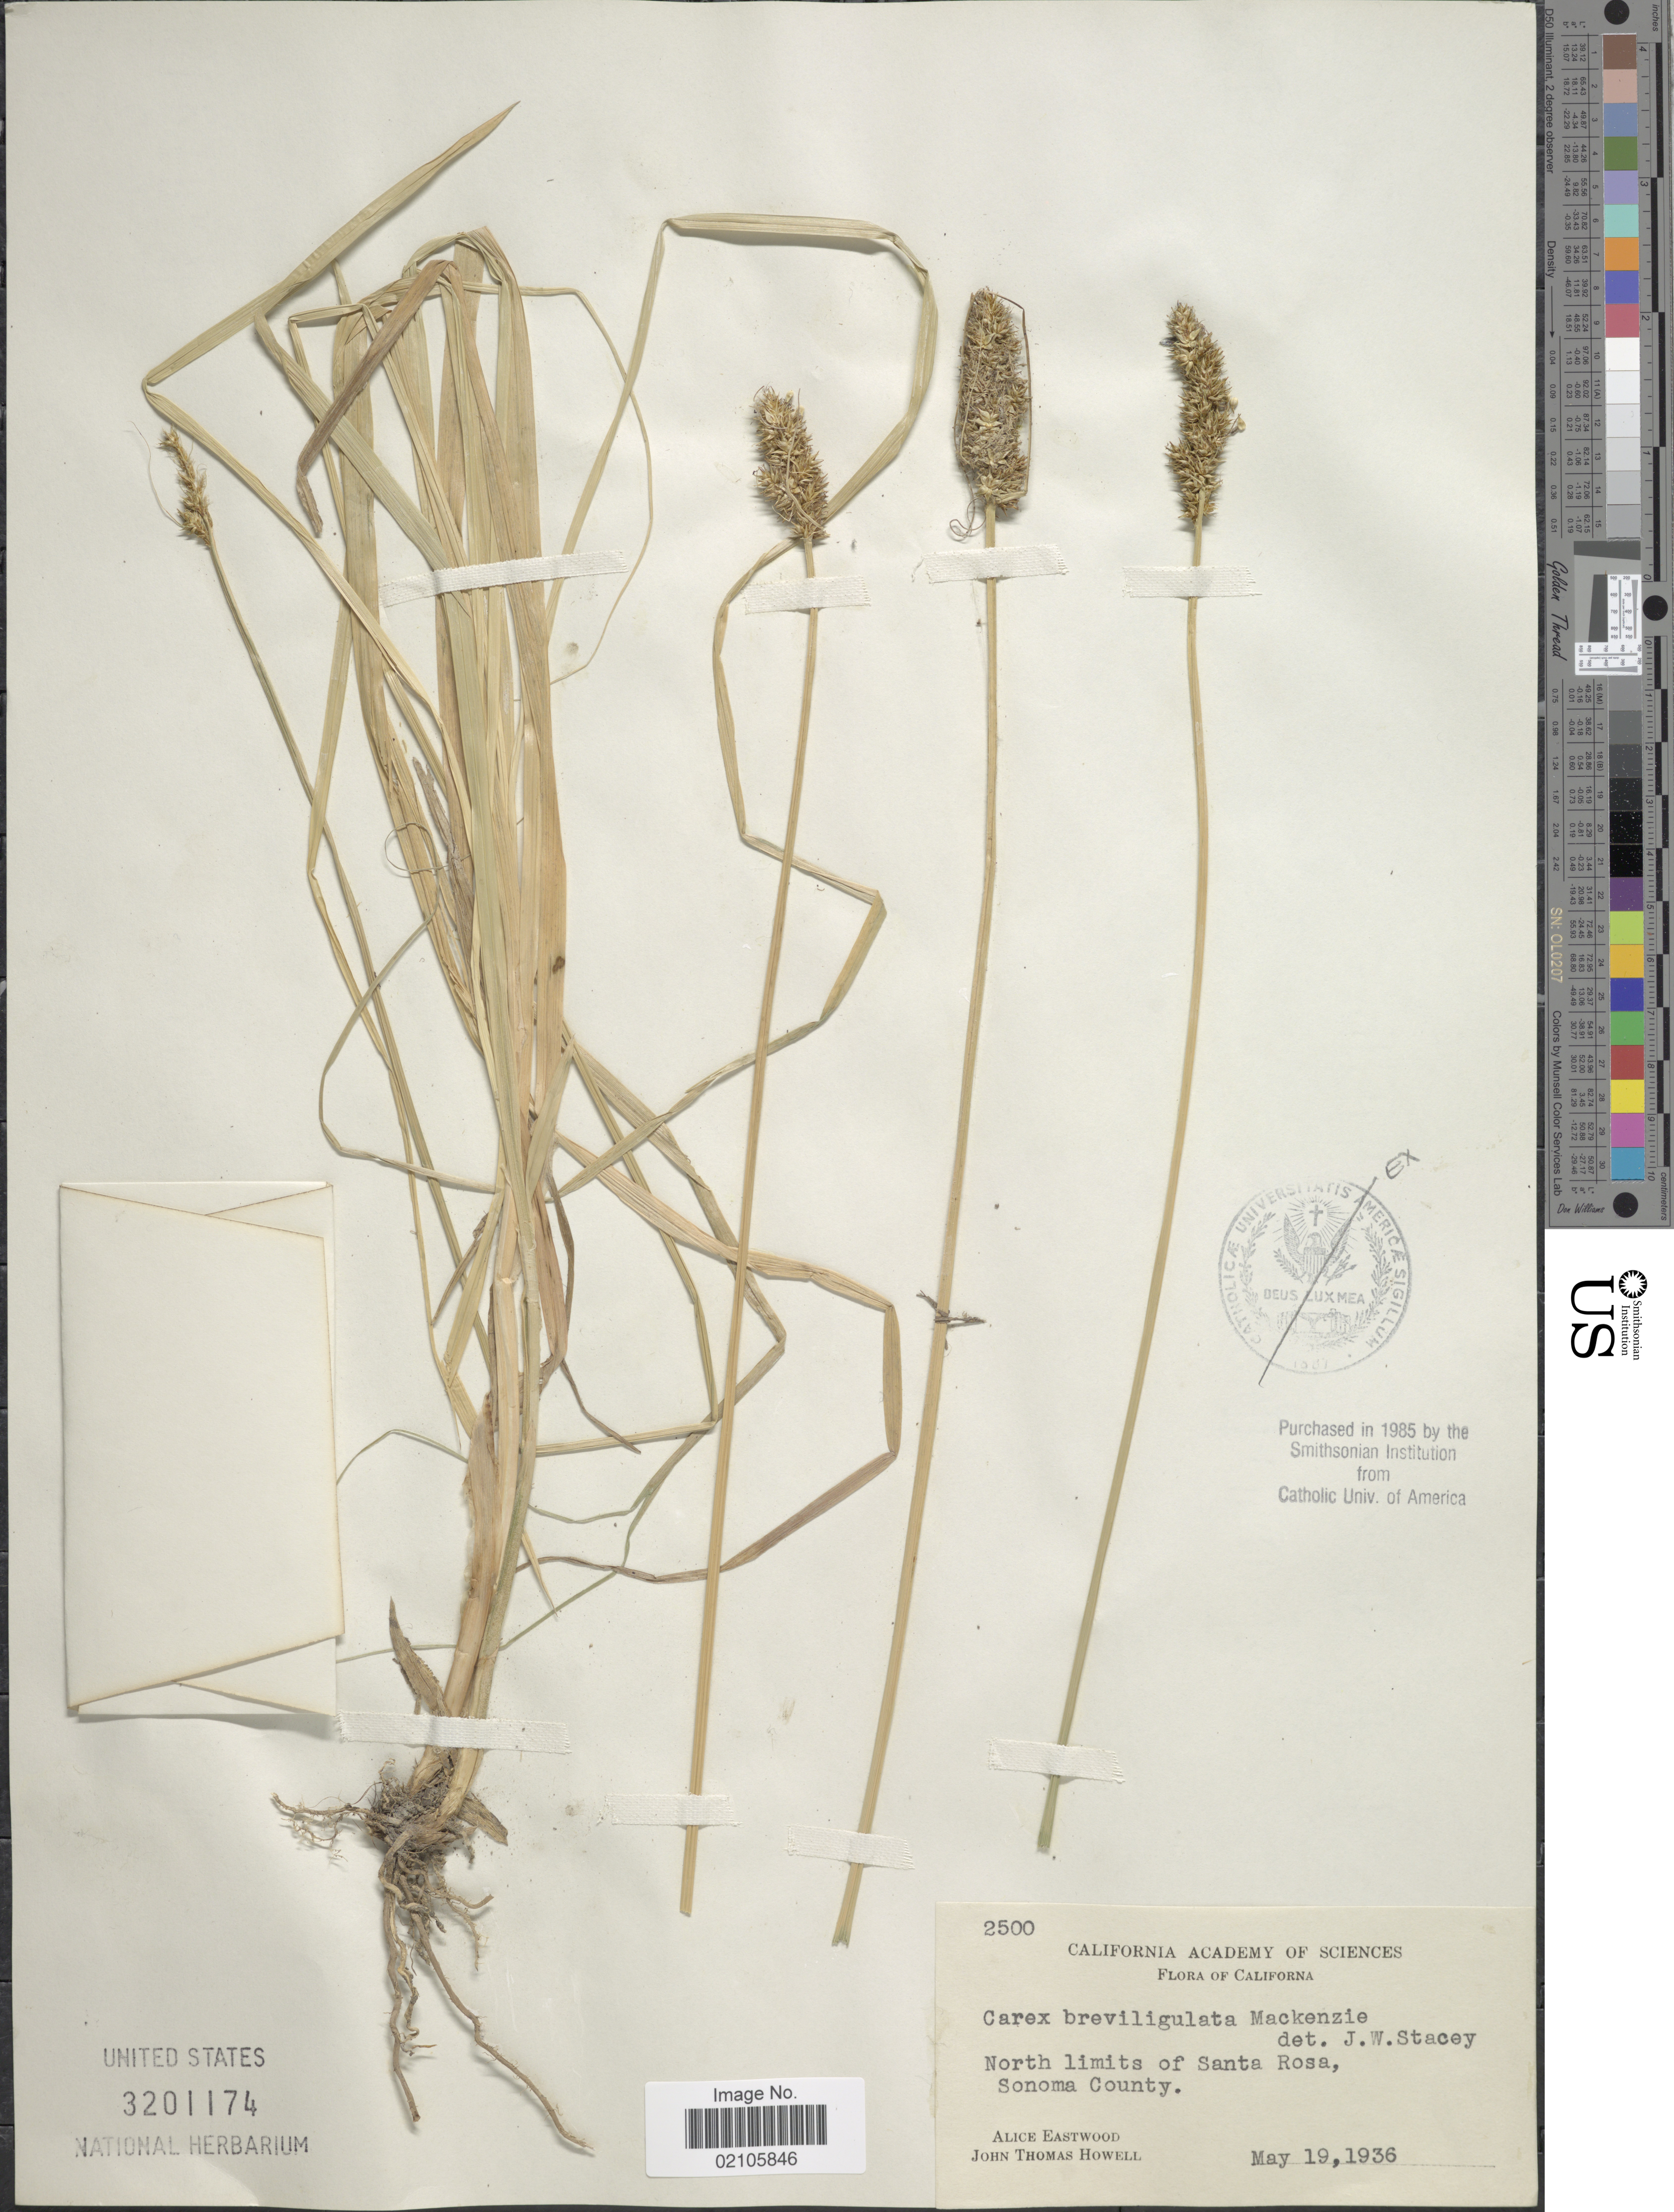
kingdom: Plantae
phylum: Tracheophyta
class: Liliopsida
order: Poales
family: Cyperaceae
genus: Carex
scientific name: Carex densa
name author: (L.H. Bailey) L.H. Bailey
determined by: Strong, Mark T., (BOT), Smithsonian Institution - National Museum of Natural History (UNITED STATES)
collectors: A. Eastwood & J. T. Howell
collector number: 2500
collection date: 1936-05-19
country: United States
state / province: California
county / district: Sonoma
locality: North limits of Santa Rosa, Sonoma County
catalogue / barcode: US 3201174